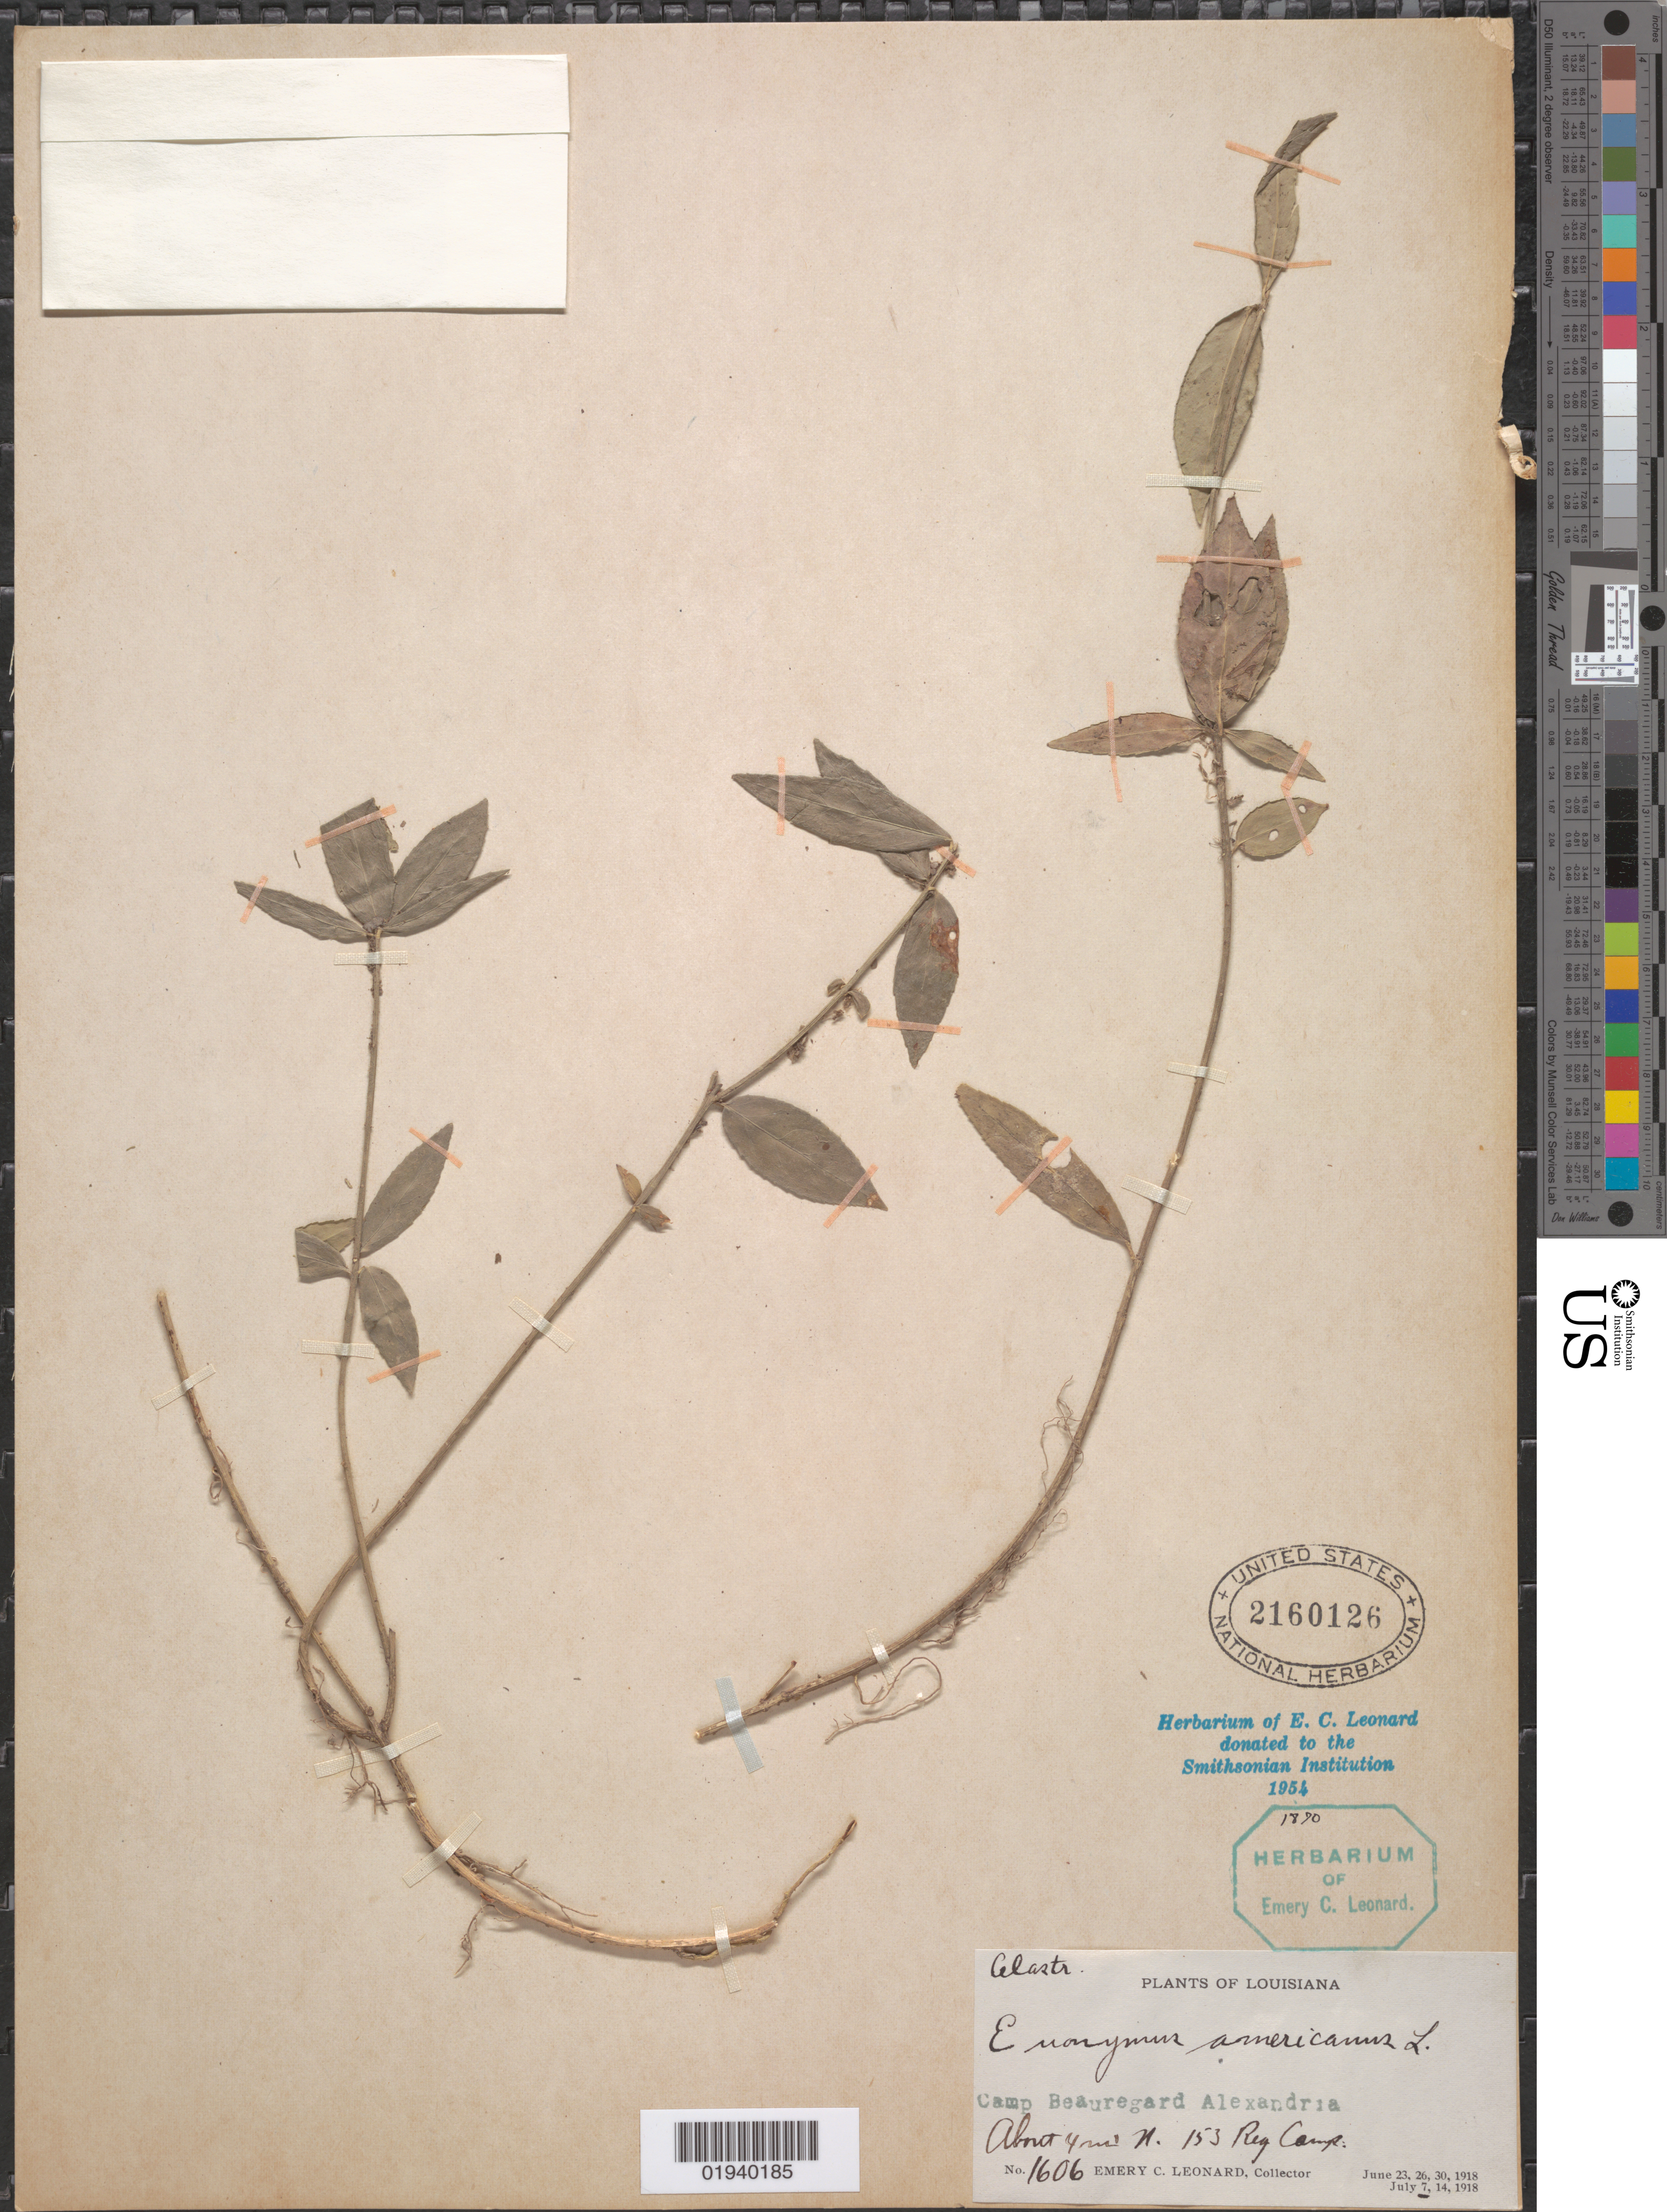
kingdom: Plantae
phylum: Tracheophyta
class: Magnoliopsida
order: Celastrales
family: Celastraceae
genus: Euonymus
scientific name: Euonymus americanus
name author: L.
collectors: E. C. Leonard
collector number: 1606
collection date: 1918-07-07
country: United States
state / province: Louisiana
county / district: Rapides Parish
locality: Camp Beauregard, about 4 miles N 153 Reg. Camp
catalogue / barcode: US 2160126